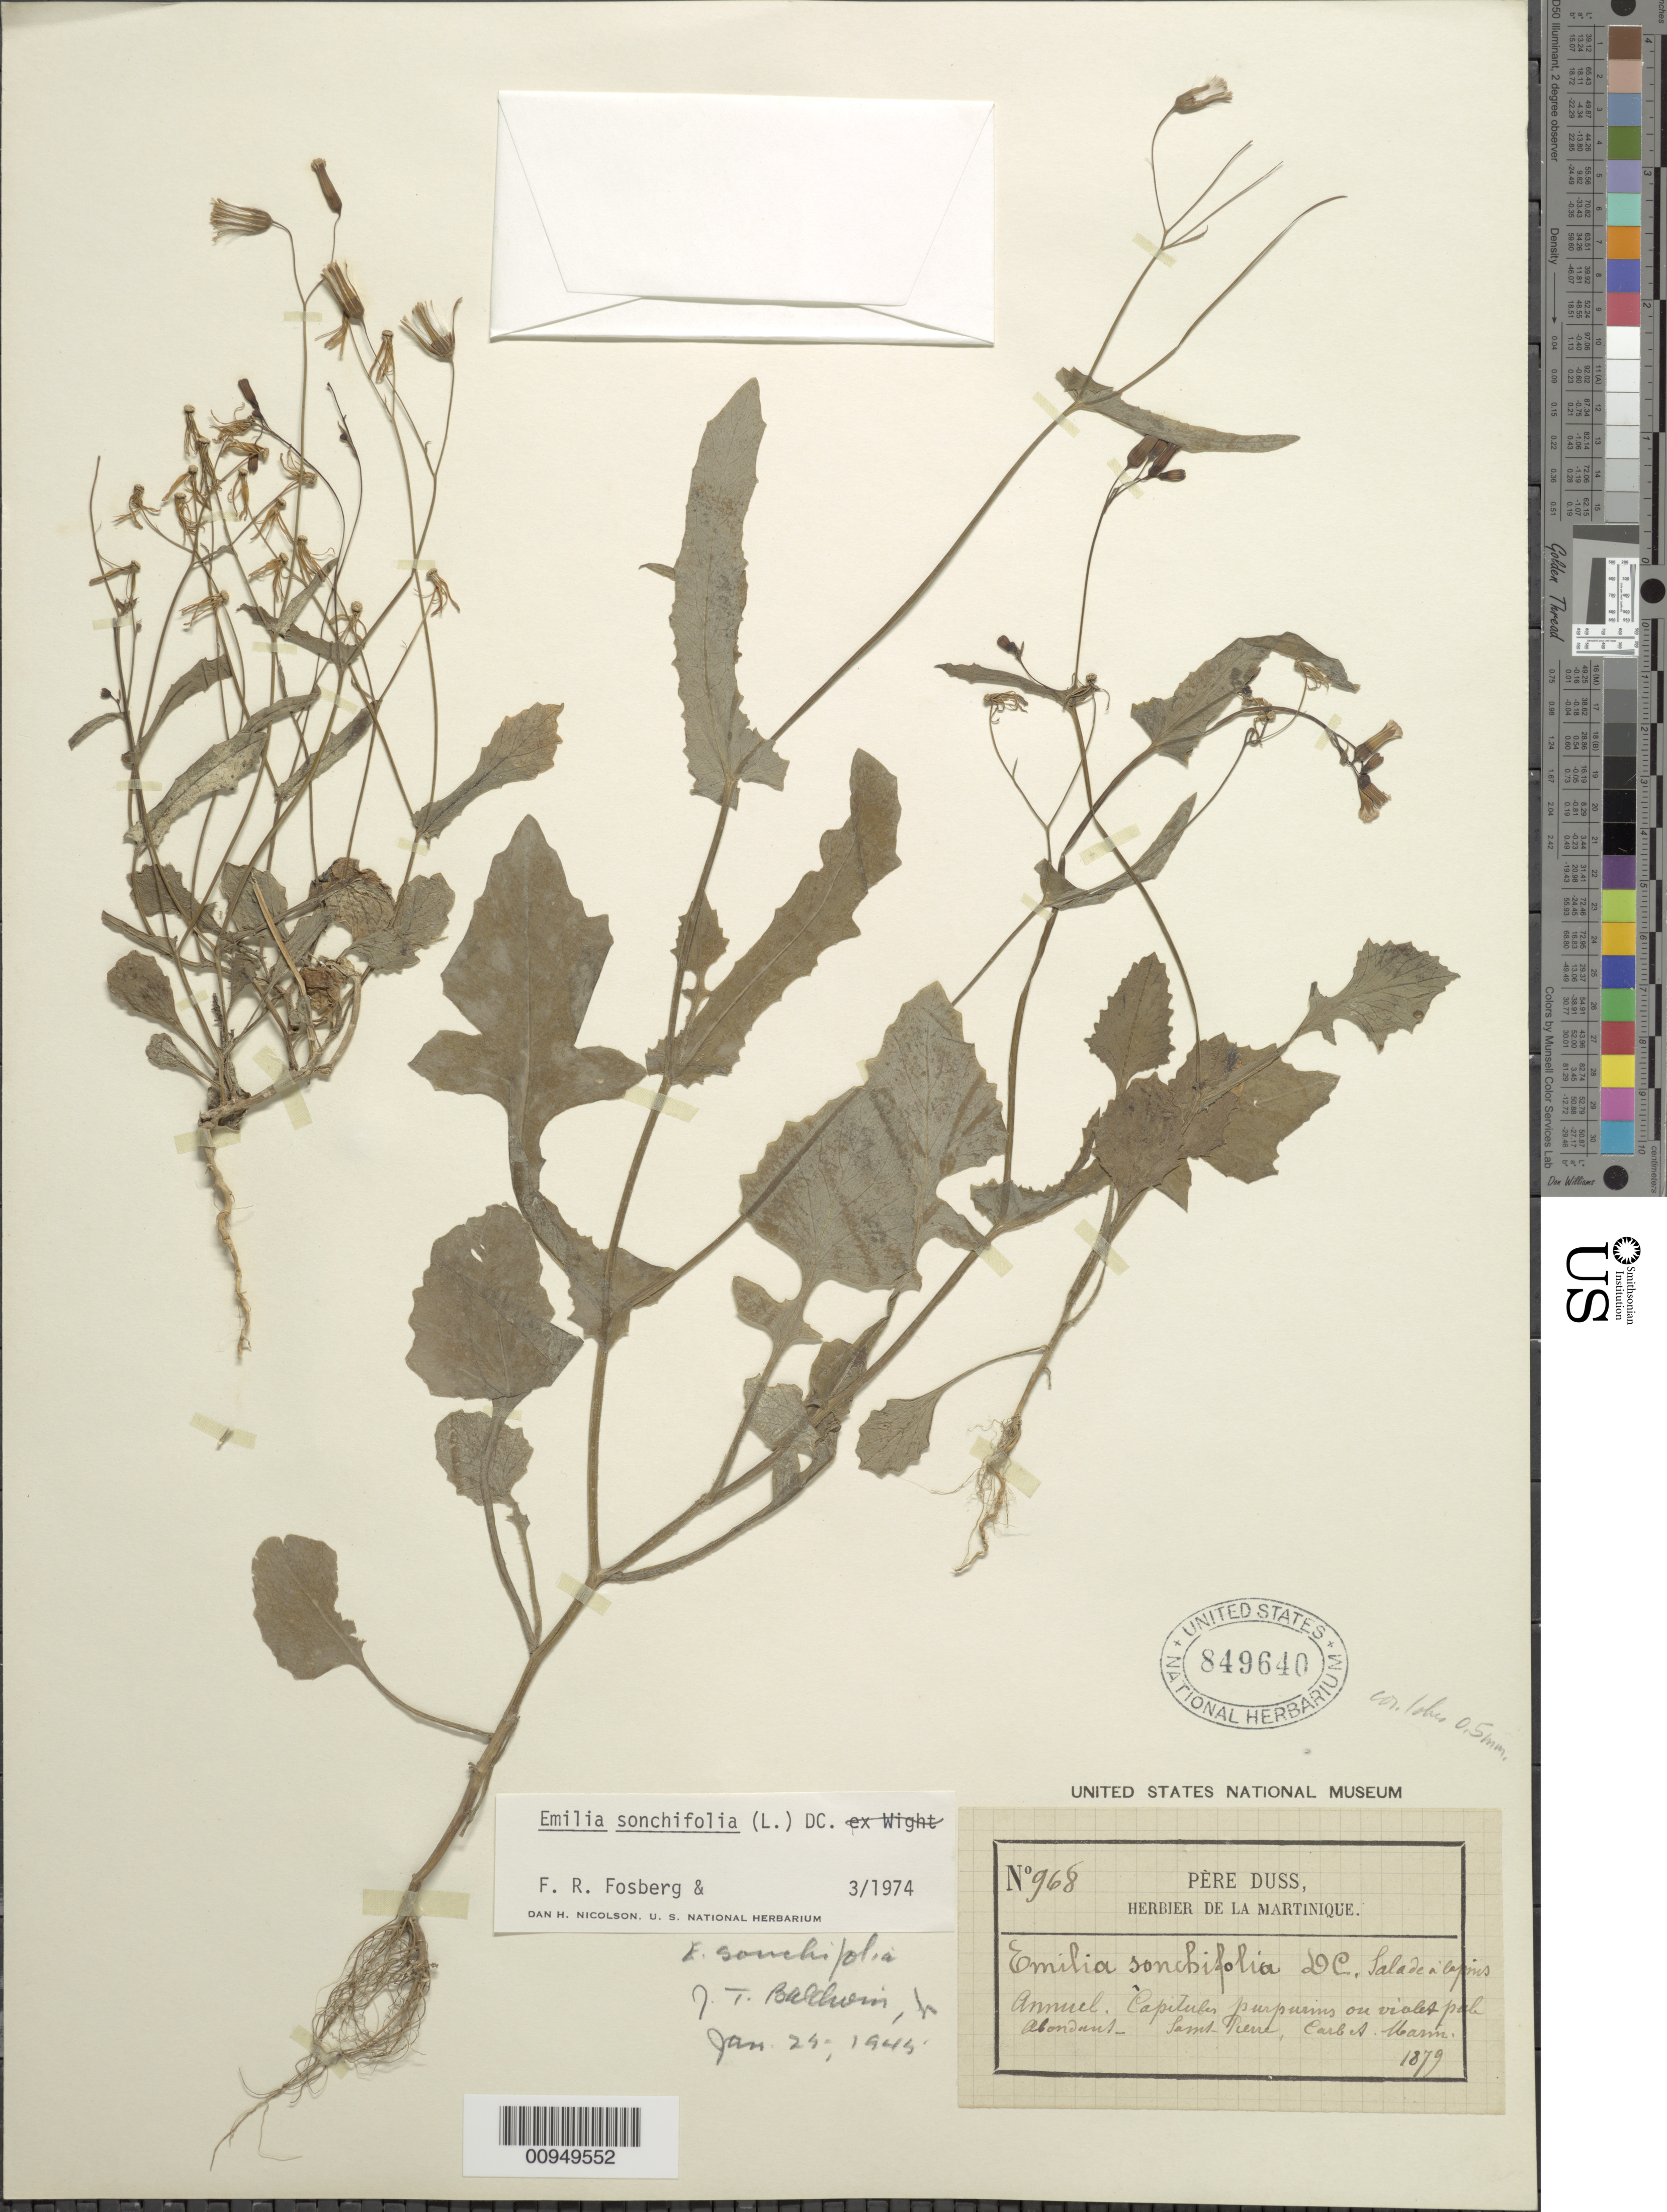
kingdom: Plantae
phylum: Tracheophyta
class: Magnoliopsida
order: Asterales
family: Asteraceae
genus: Emilia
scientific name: Emilia sonchifolia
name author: (L.) DC.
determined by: Fosberg, F. R.; Nicolson, D. H.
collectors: Père Duss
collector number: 968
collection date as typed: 1879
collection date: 1879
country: Martinique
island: Martinique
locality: Basse-Terre, "Carbet Morne"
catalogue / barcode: US 849640